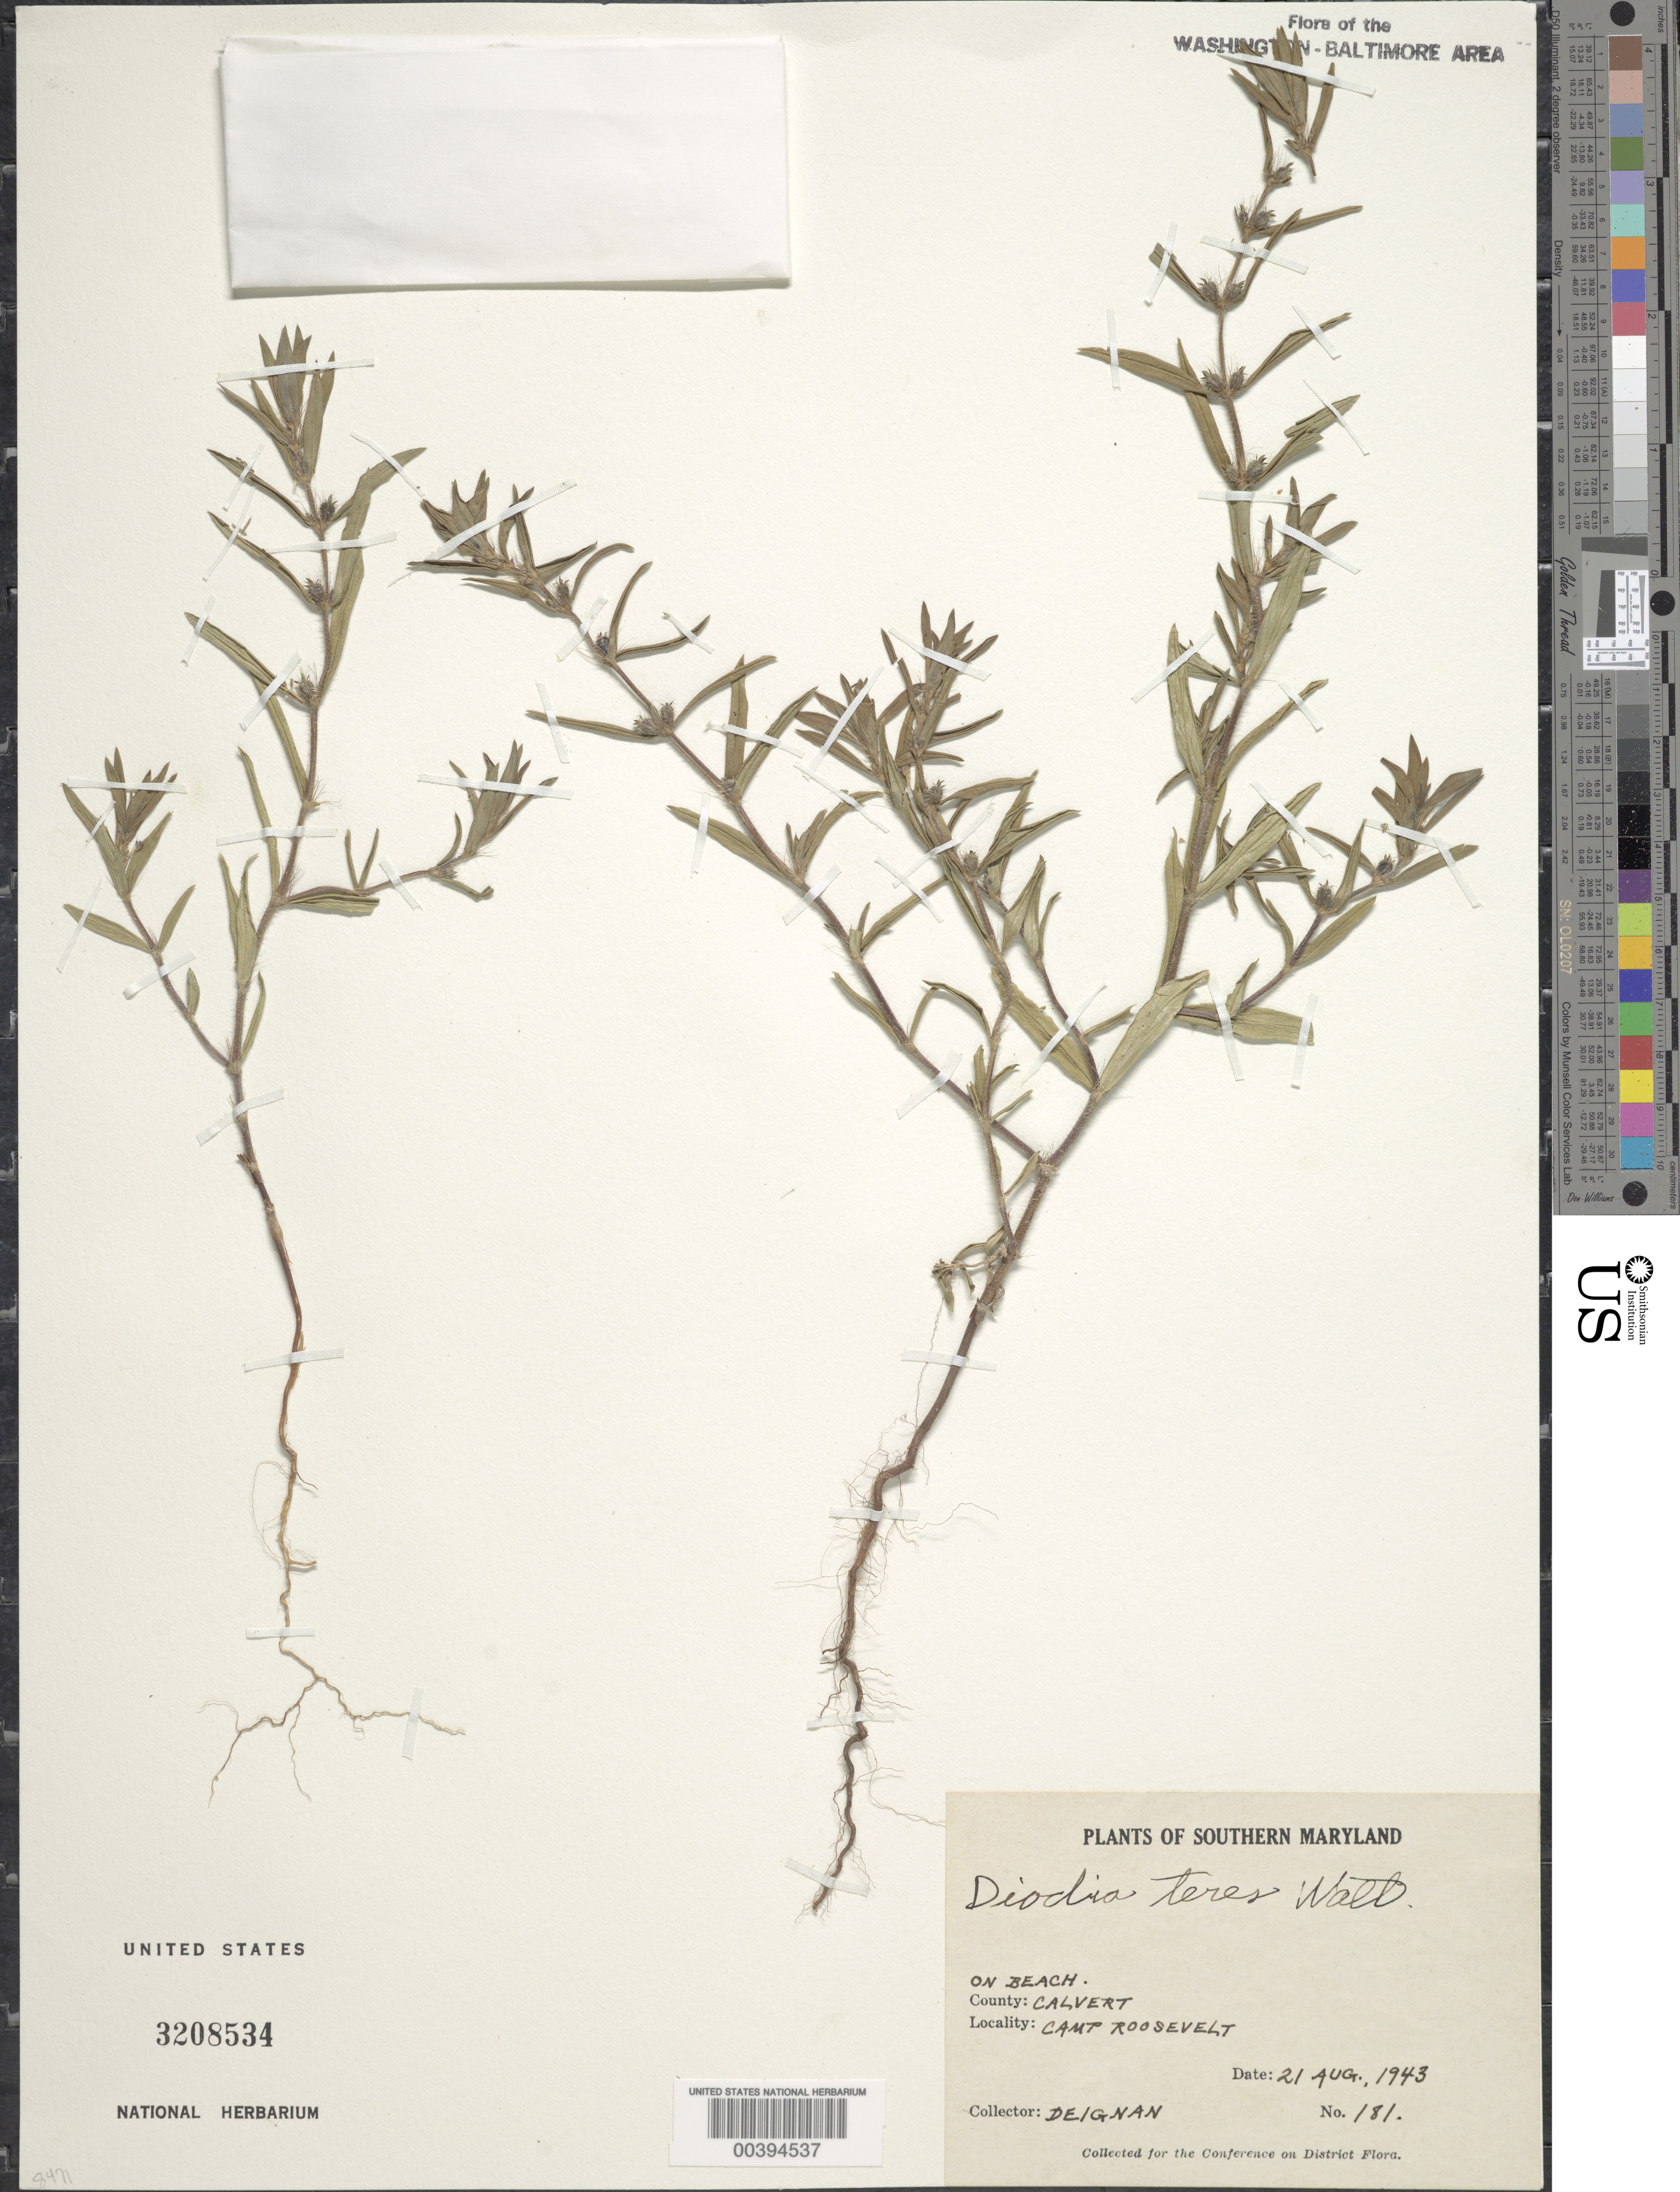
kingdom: Plantae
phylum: Tracheophyta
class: Magnoliopsida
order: Gentianales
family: Rubiaceae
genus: Diodia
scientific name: Diodia teres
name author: Walter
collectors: H. Deignan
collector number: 181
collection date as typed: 21 Aug 1943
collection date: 1943-08-21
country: United States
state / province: Maryland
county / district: Calvert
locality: Camp Roosevelt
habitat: On beach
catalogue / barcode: US 3208534